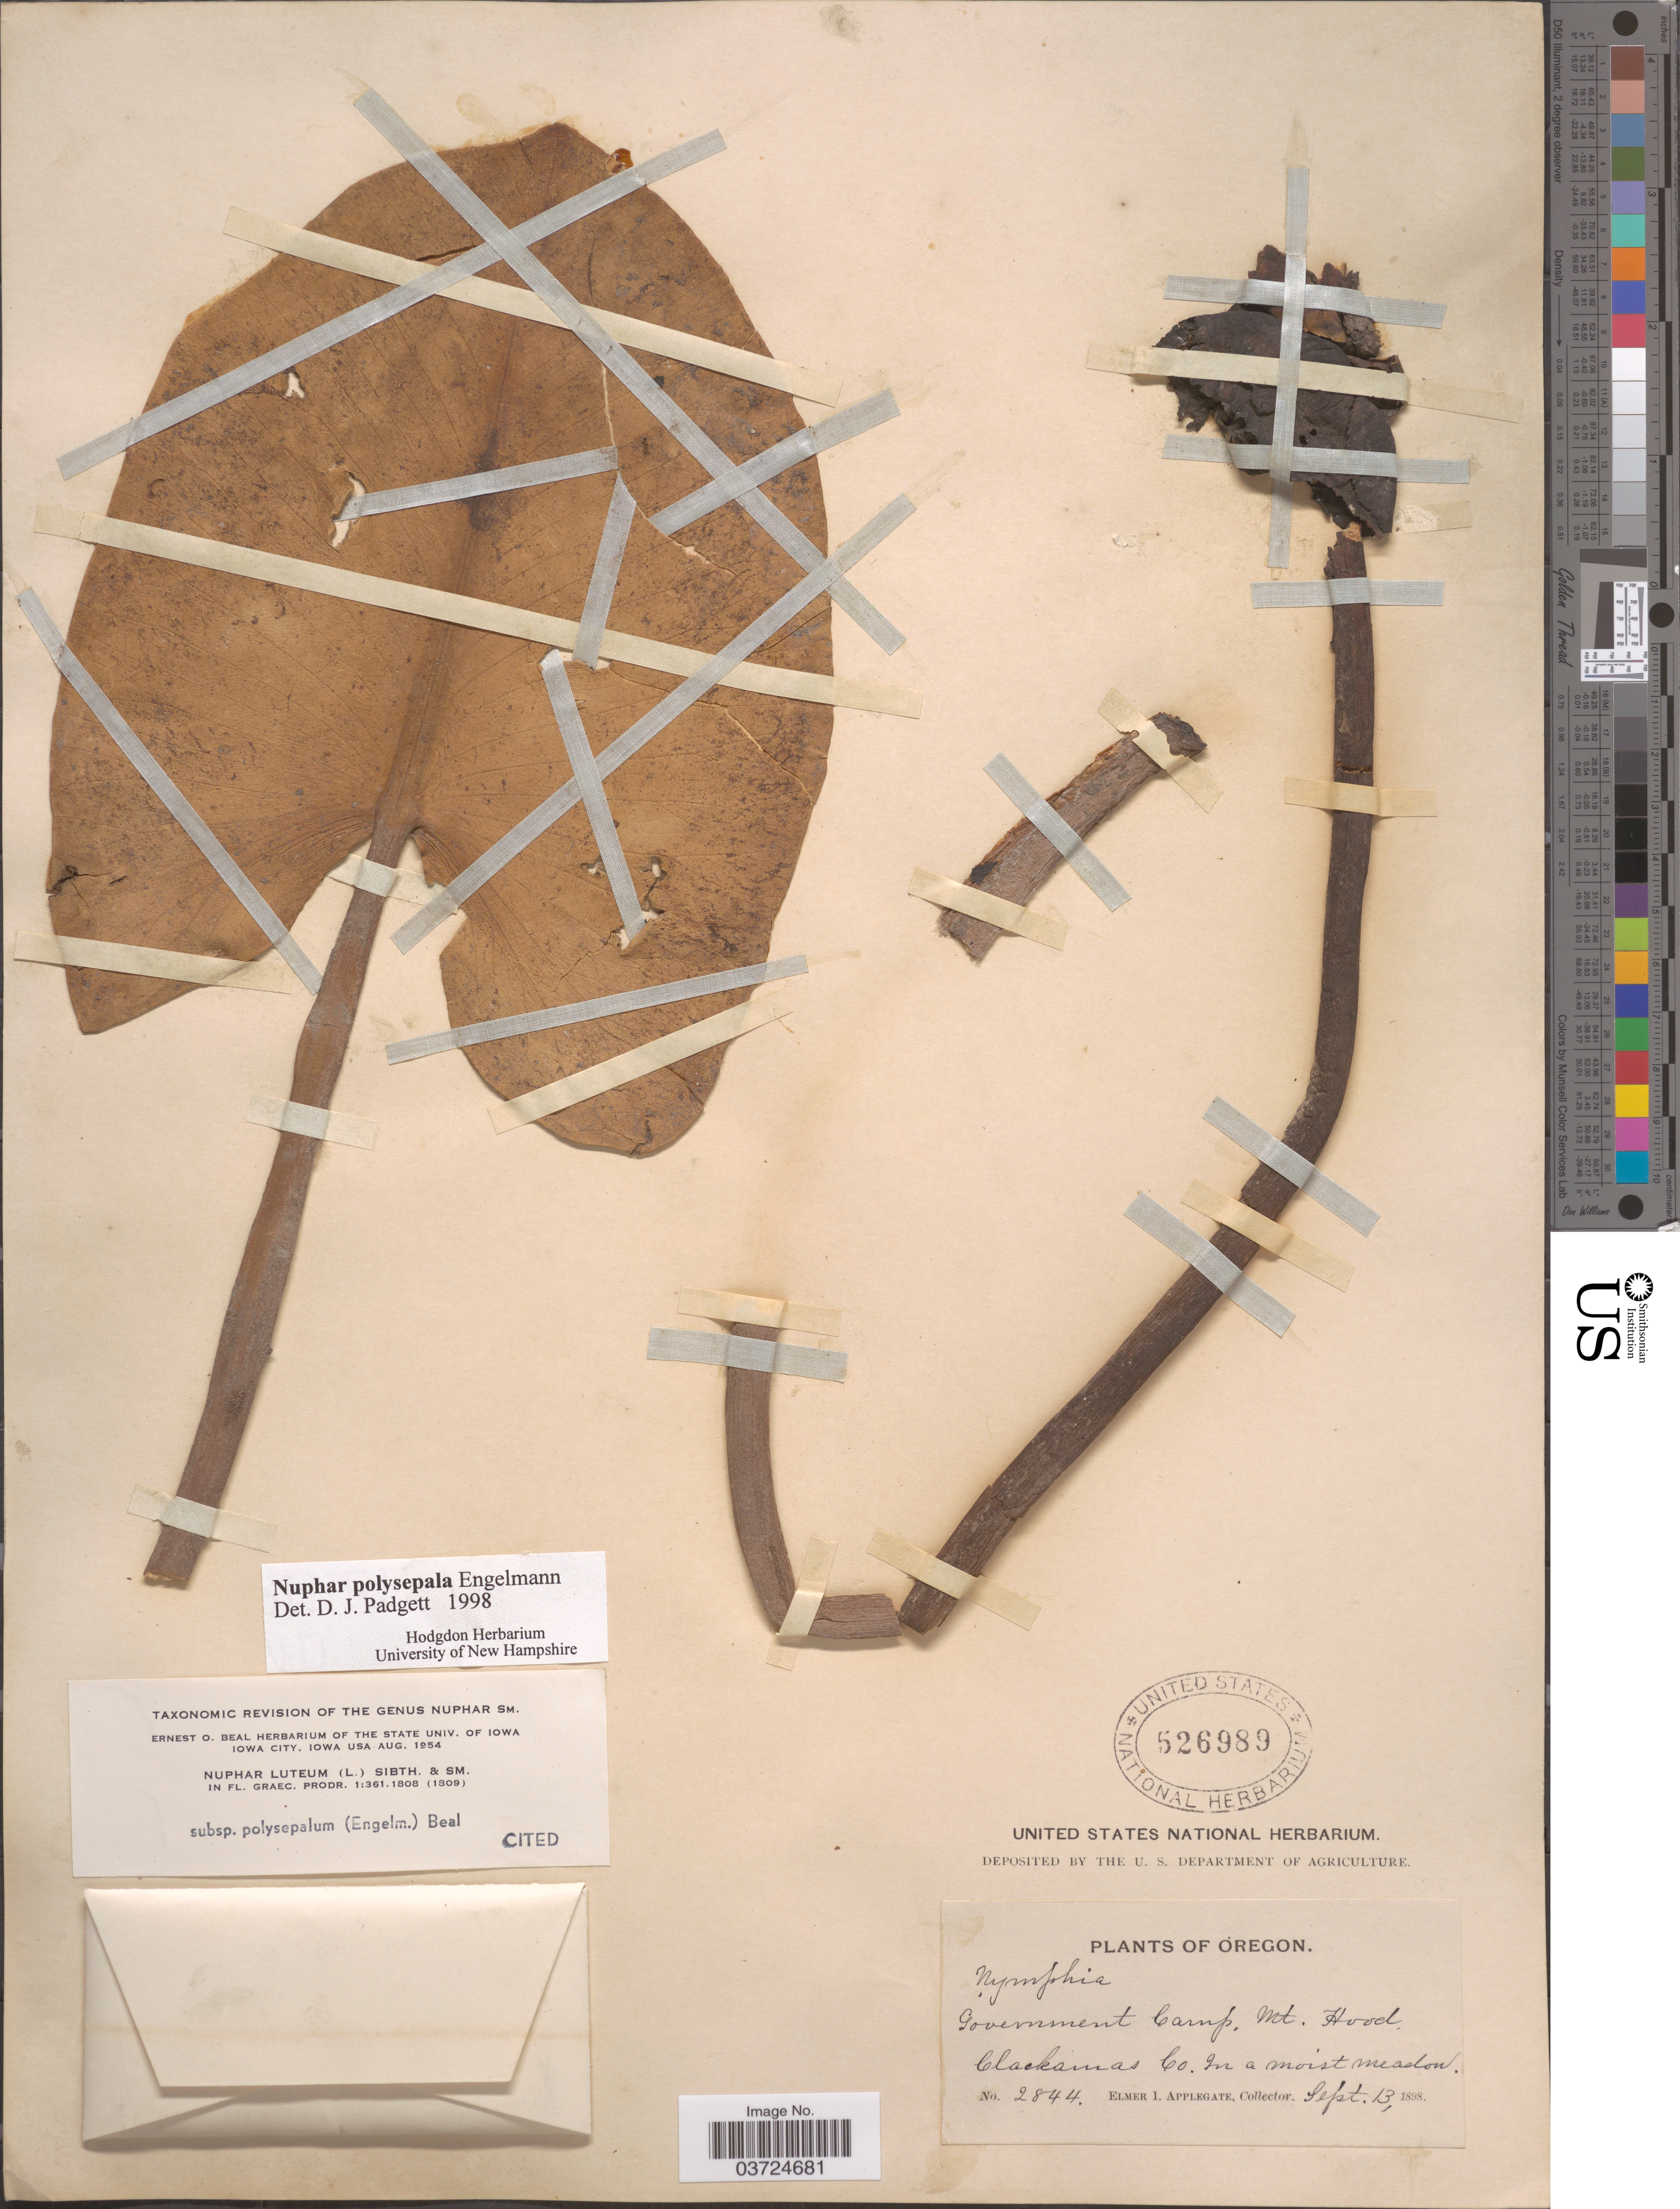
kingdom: Plantae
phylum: Tracheophyta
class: Magnoliopsida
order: Nymphaeales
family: Nymphaeaceae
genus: Nuphar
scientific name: Nuphar polysepala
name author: Englem.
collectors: E. I. Applegate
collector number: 2844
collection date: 1898-09-13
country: United States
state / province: Oregon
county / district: Clackamas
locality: Government Camp. Mt. Hood.Clackamas Co.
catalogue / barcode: US 526989